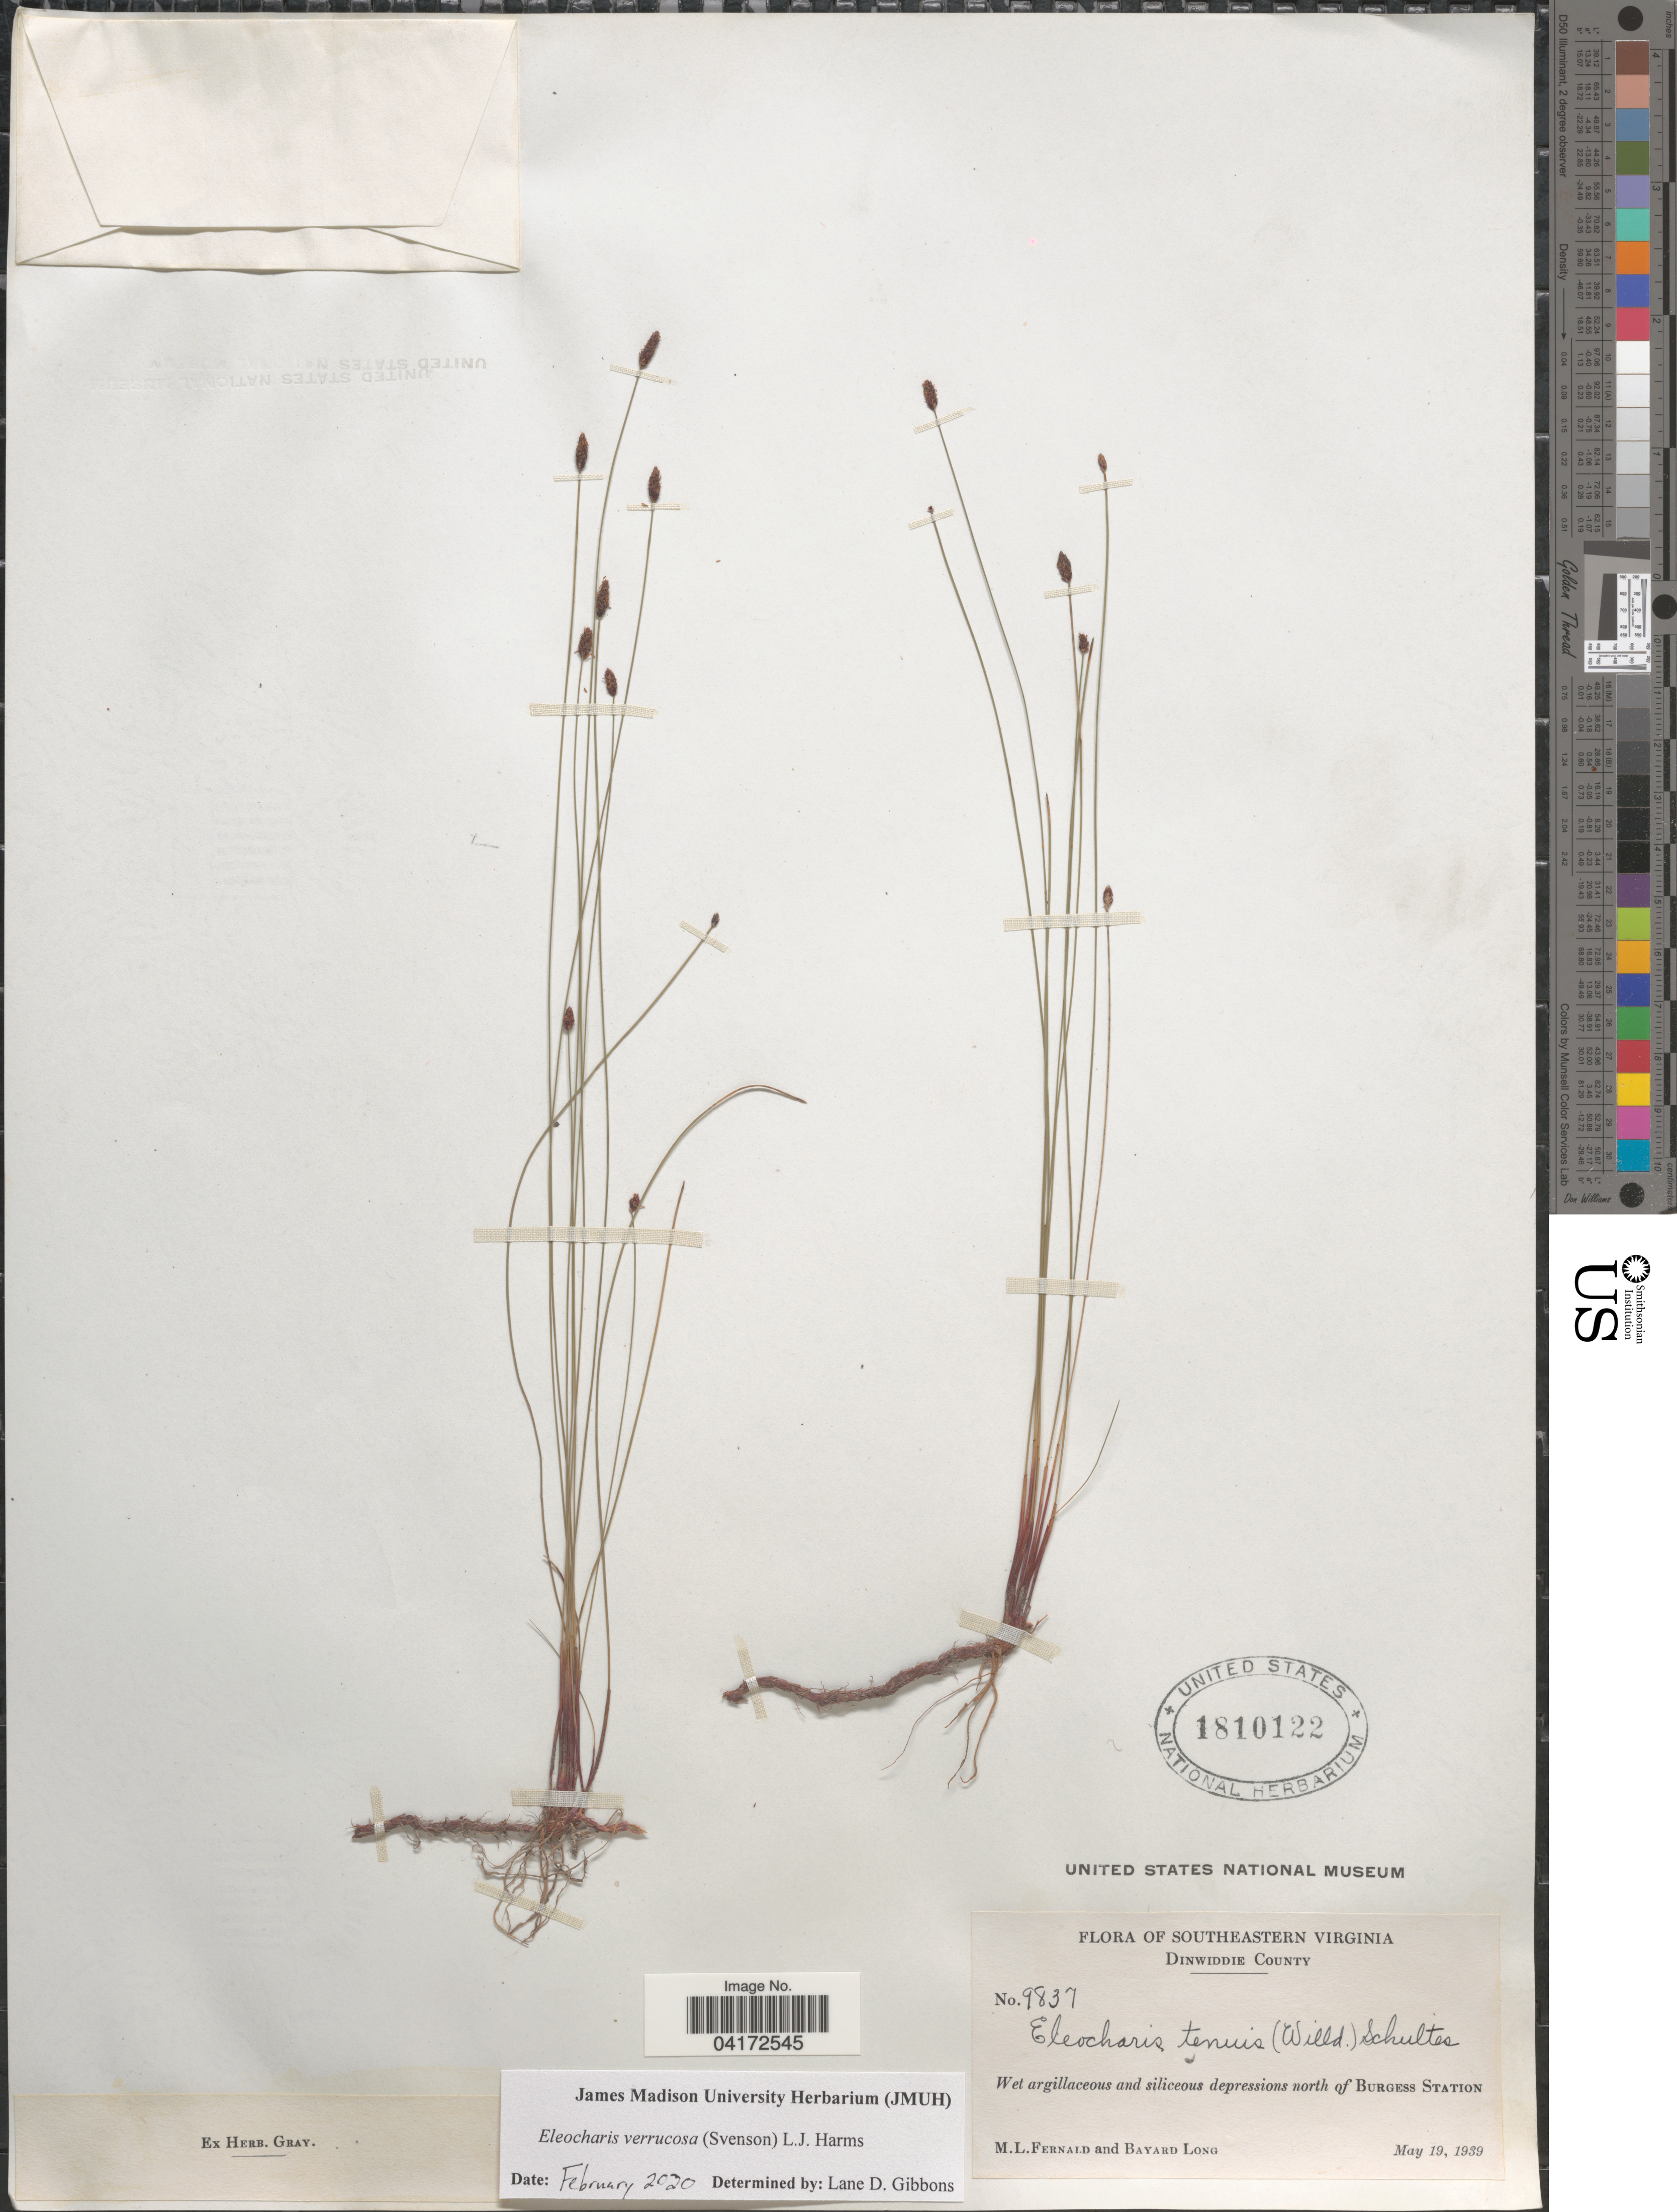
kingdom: Plantae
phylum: Tracheophyta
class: Liliopsida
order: Poales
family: Cyperaceae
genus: Eleocharis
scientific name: Eleocharis verrucosa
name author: (Svenson) L. J. Harms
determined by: Gibbons, Lane D.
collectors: M. L. Fernald & B. Long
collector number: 9837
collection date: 1939-05-19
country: United States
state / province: Virginia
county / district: Dinwiddie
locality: Southeastern Virginia. Dinwiddie County. Wet argillaceous and siliceous depressions north of Burgess Station.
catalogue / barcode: US 1810122